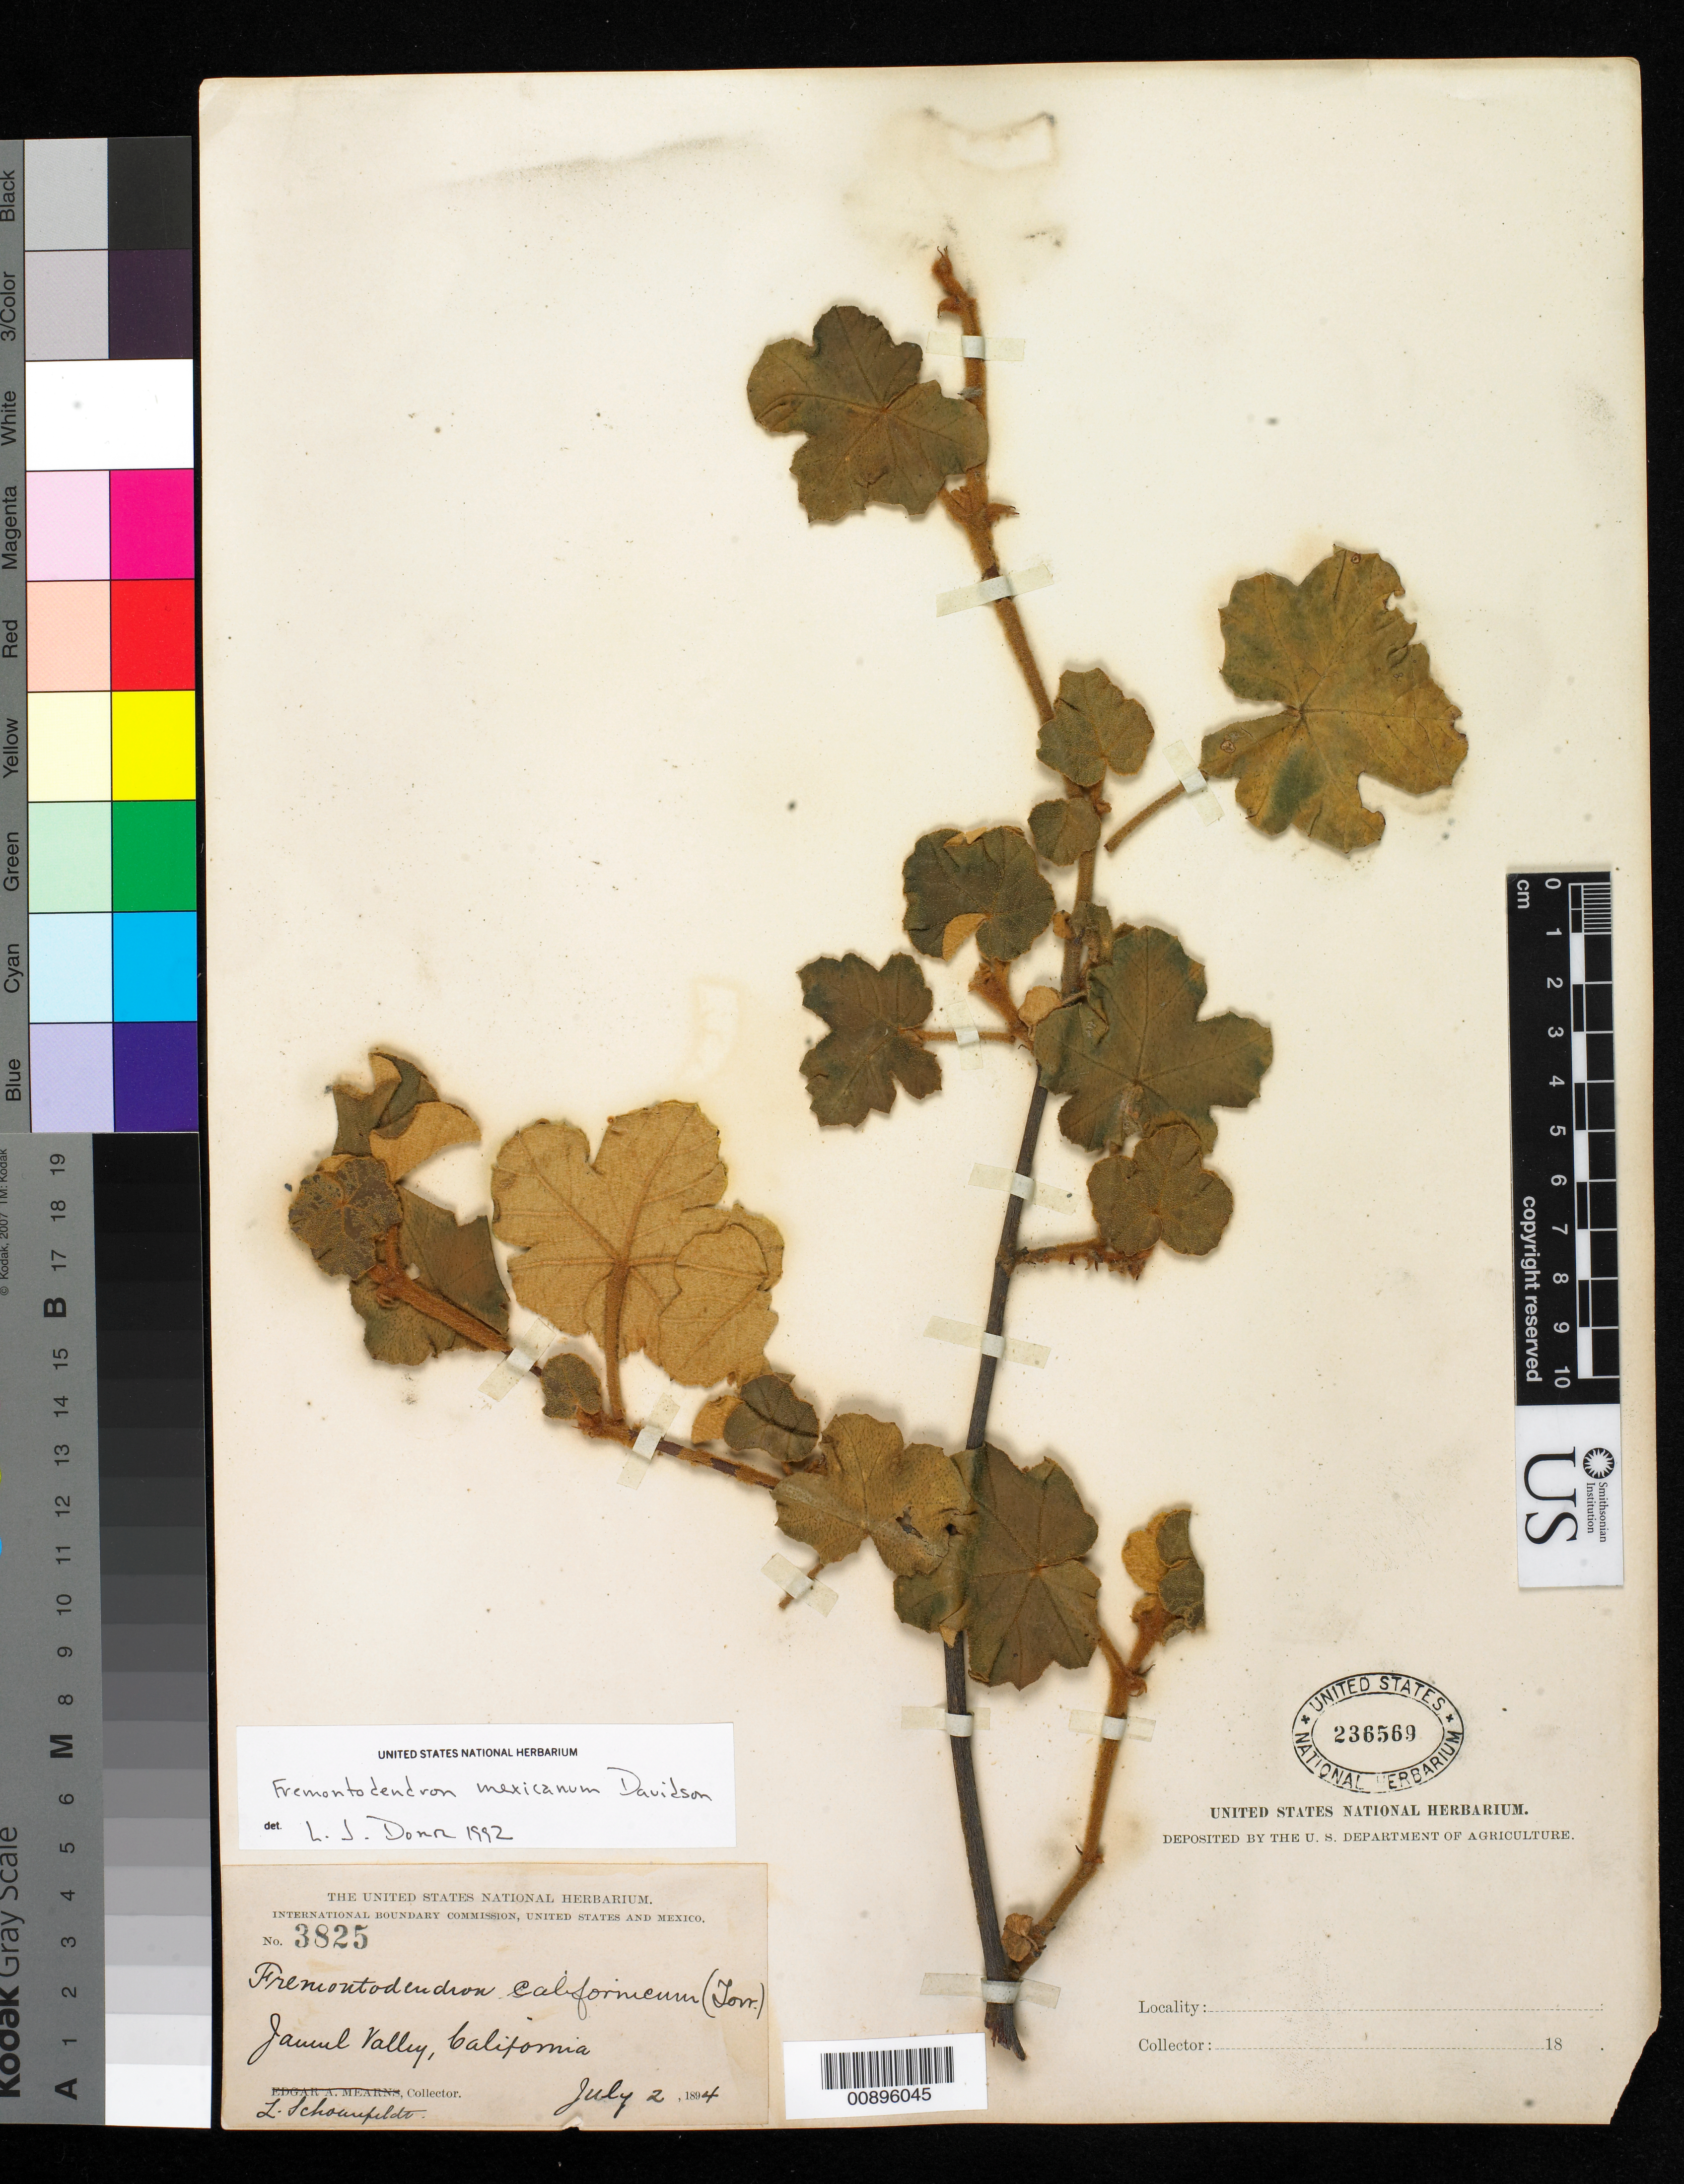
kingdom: Plantae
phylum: Tracheophyta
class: Magnoliopsida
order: Malvales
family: Malvaceae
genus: Fremontodendron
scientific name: Fremontodendron mexicanum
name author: Davidson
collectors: L. Schoenfeldt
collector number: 3825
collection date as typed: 02 Jul 1894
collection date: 1894-07-02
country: United States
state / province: California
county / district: San Diego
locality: Jamul Valley, California.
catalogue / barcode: US 236569